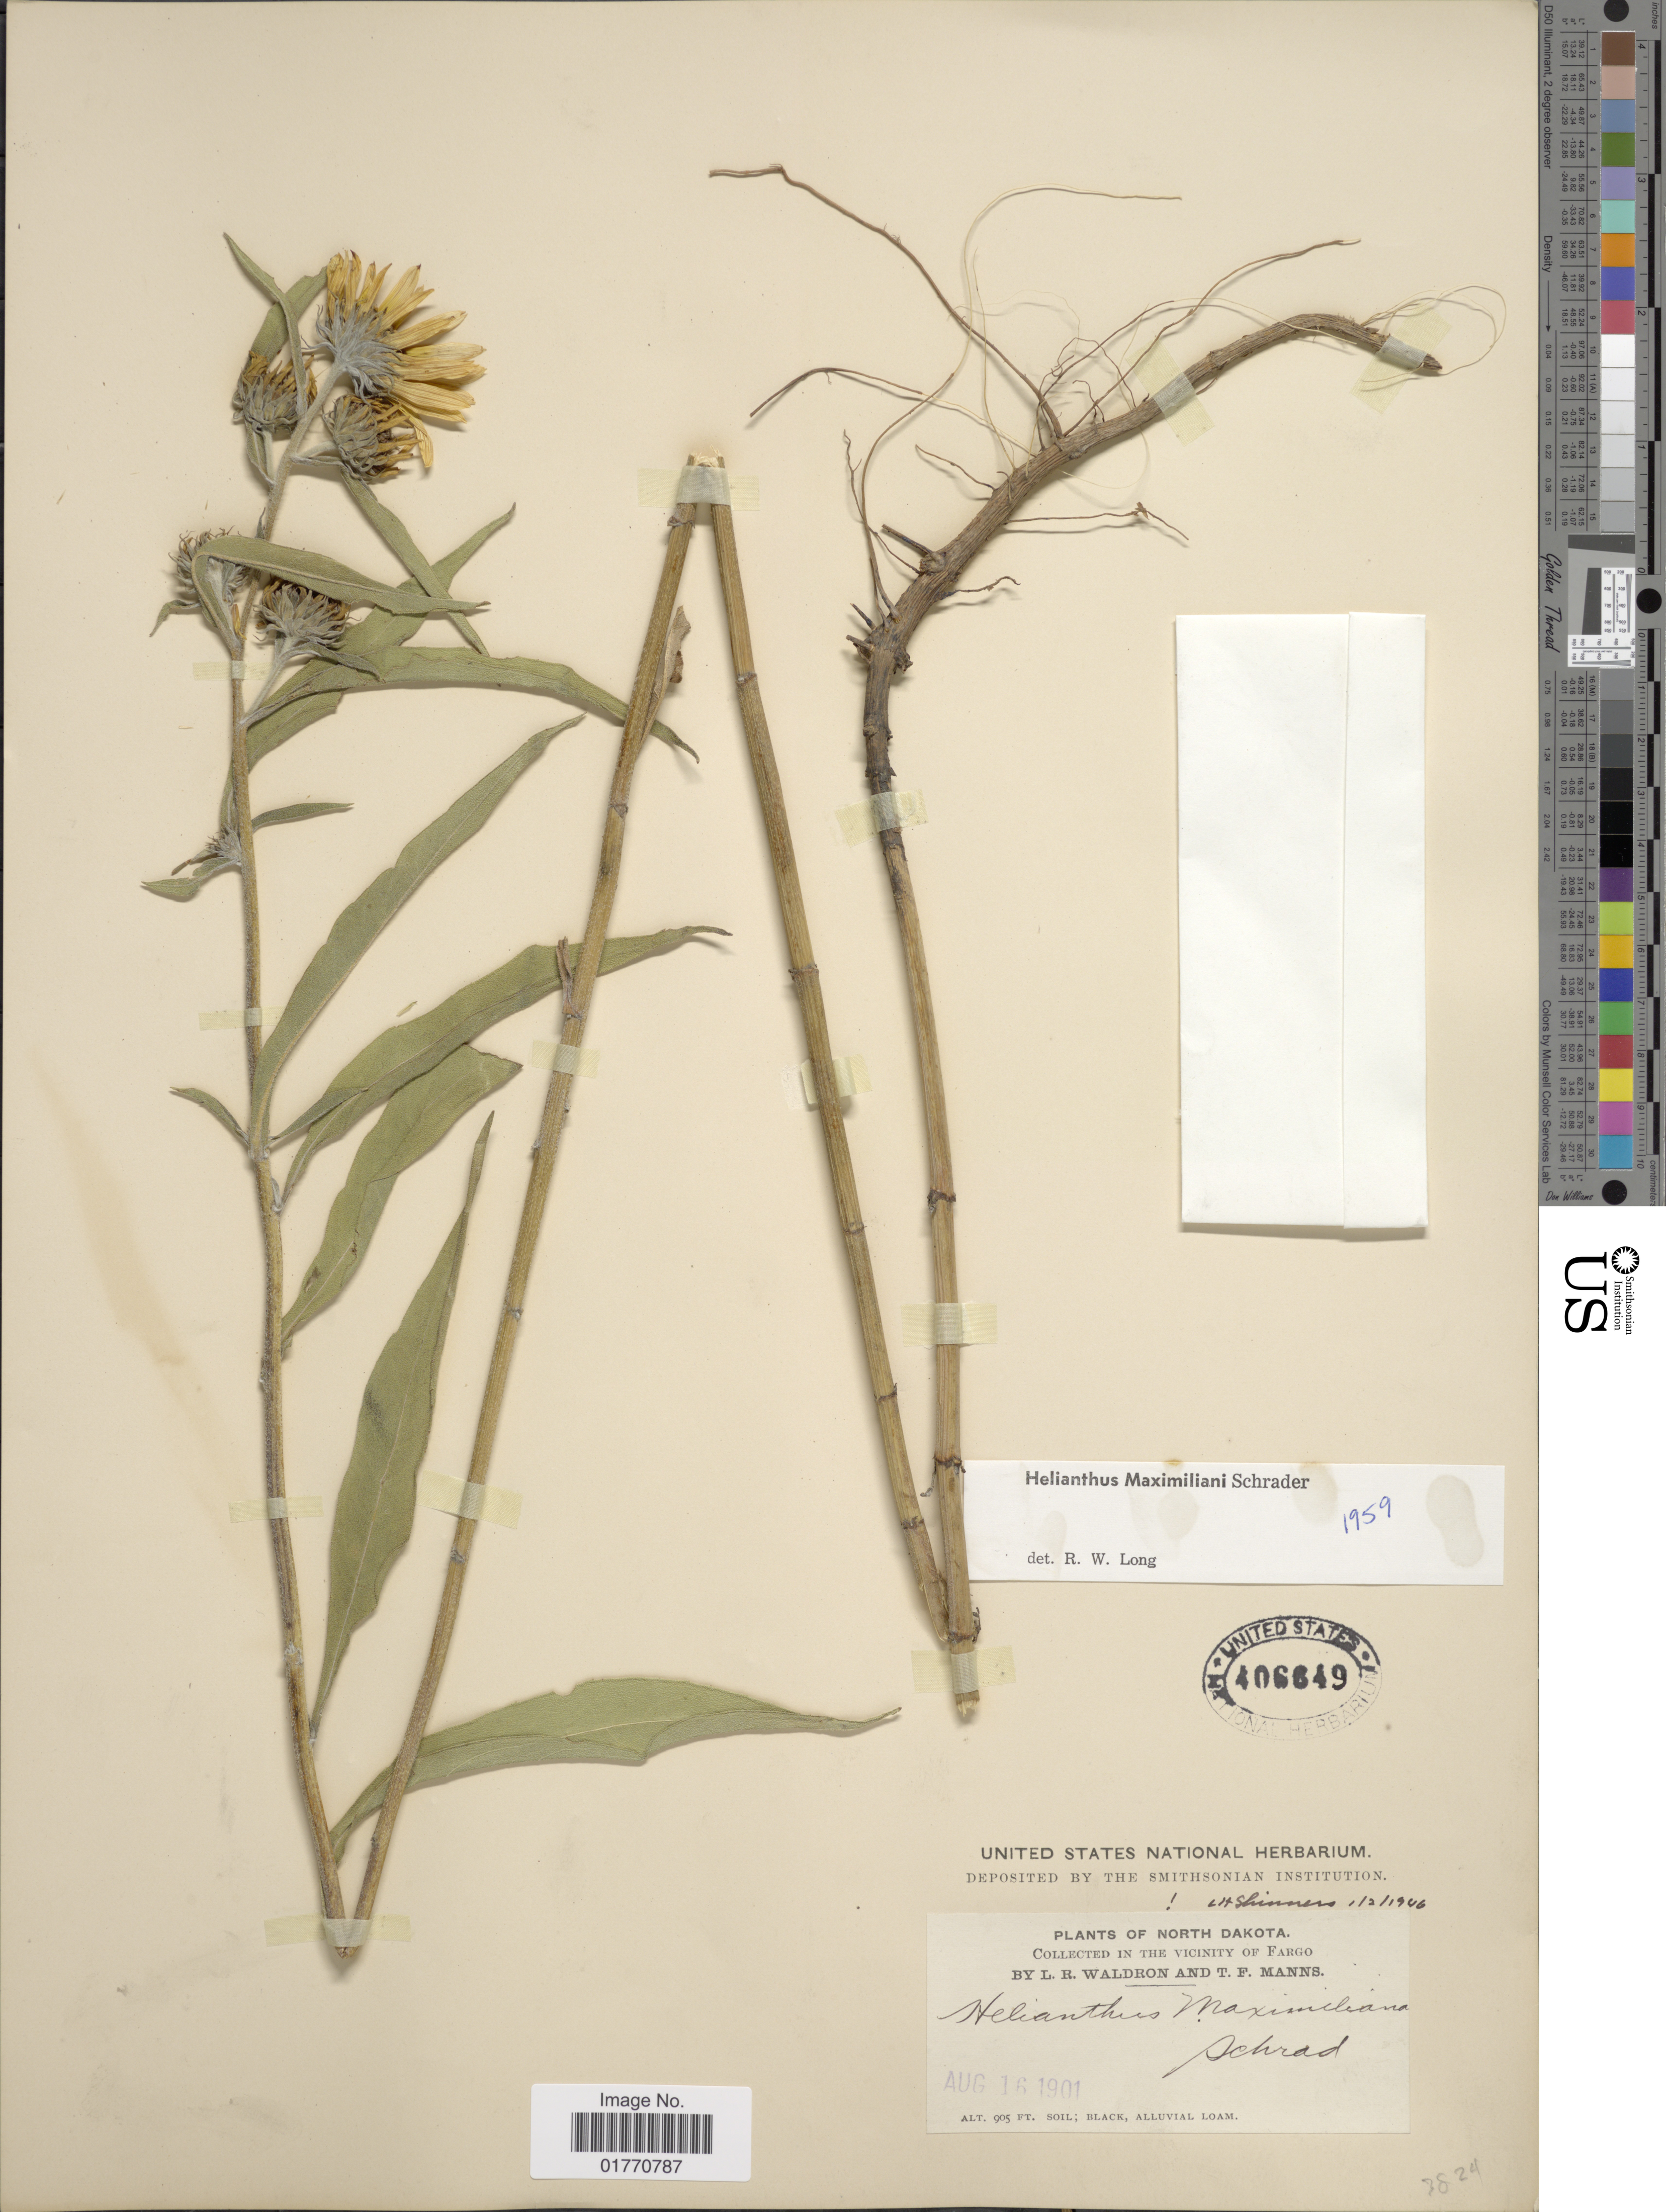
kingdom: Plantae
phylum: Tracheophyta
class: Magnoliopsida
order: Asterales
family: Asteraceae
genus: Helianthus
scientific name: Helianthus maximiliani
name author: Schrad.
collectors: L. Waldron & T. Manns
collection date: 1901-08-16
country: United States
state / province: North Dakota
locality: In the vicinity of Fargo.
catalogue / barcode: US 406649